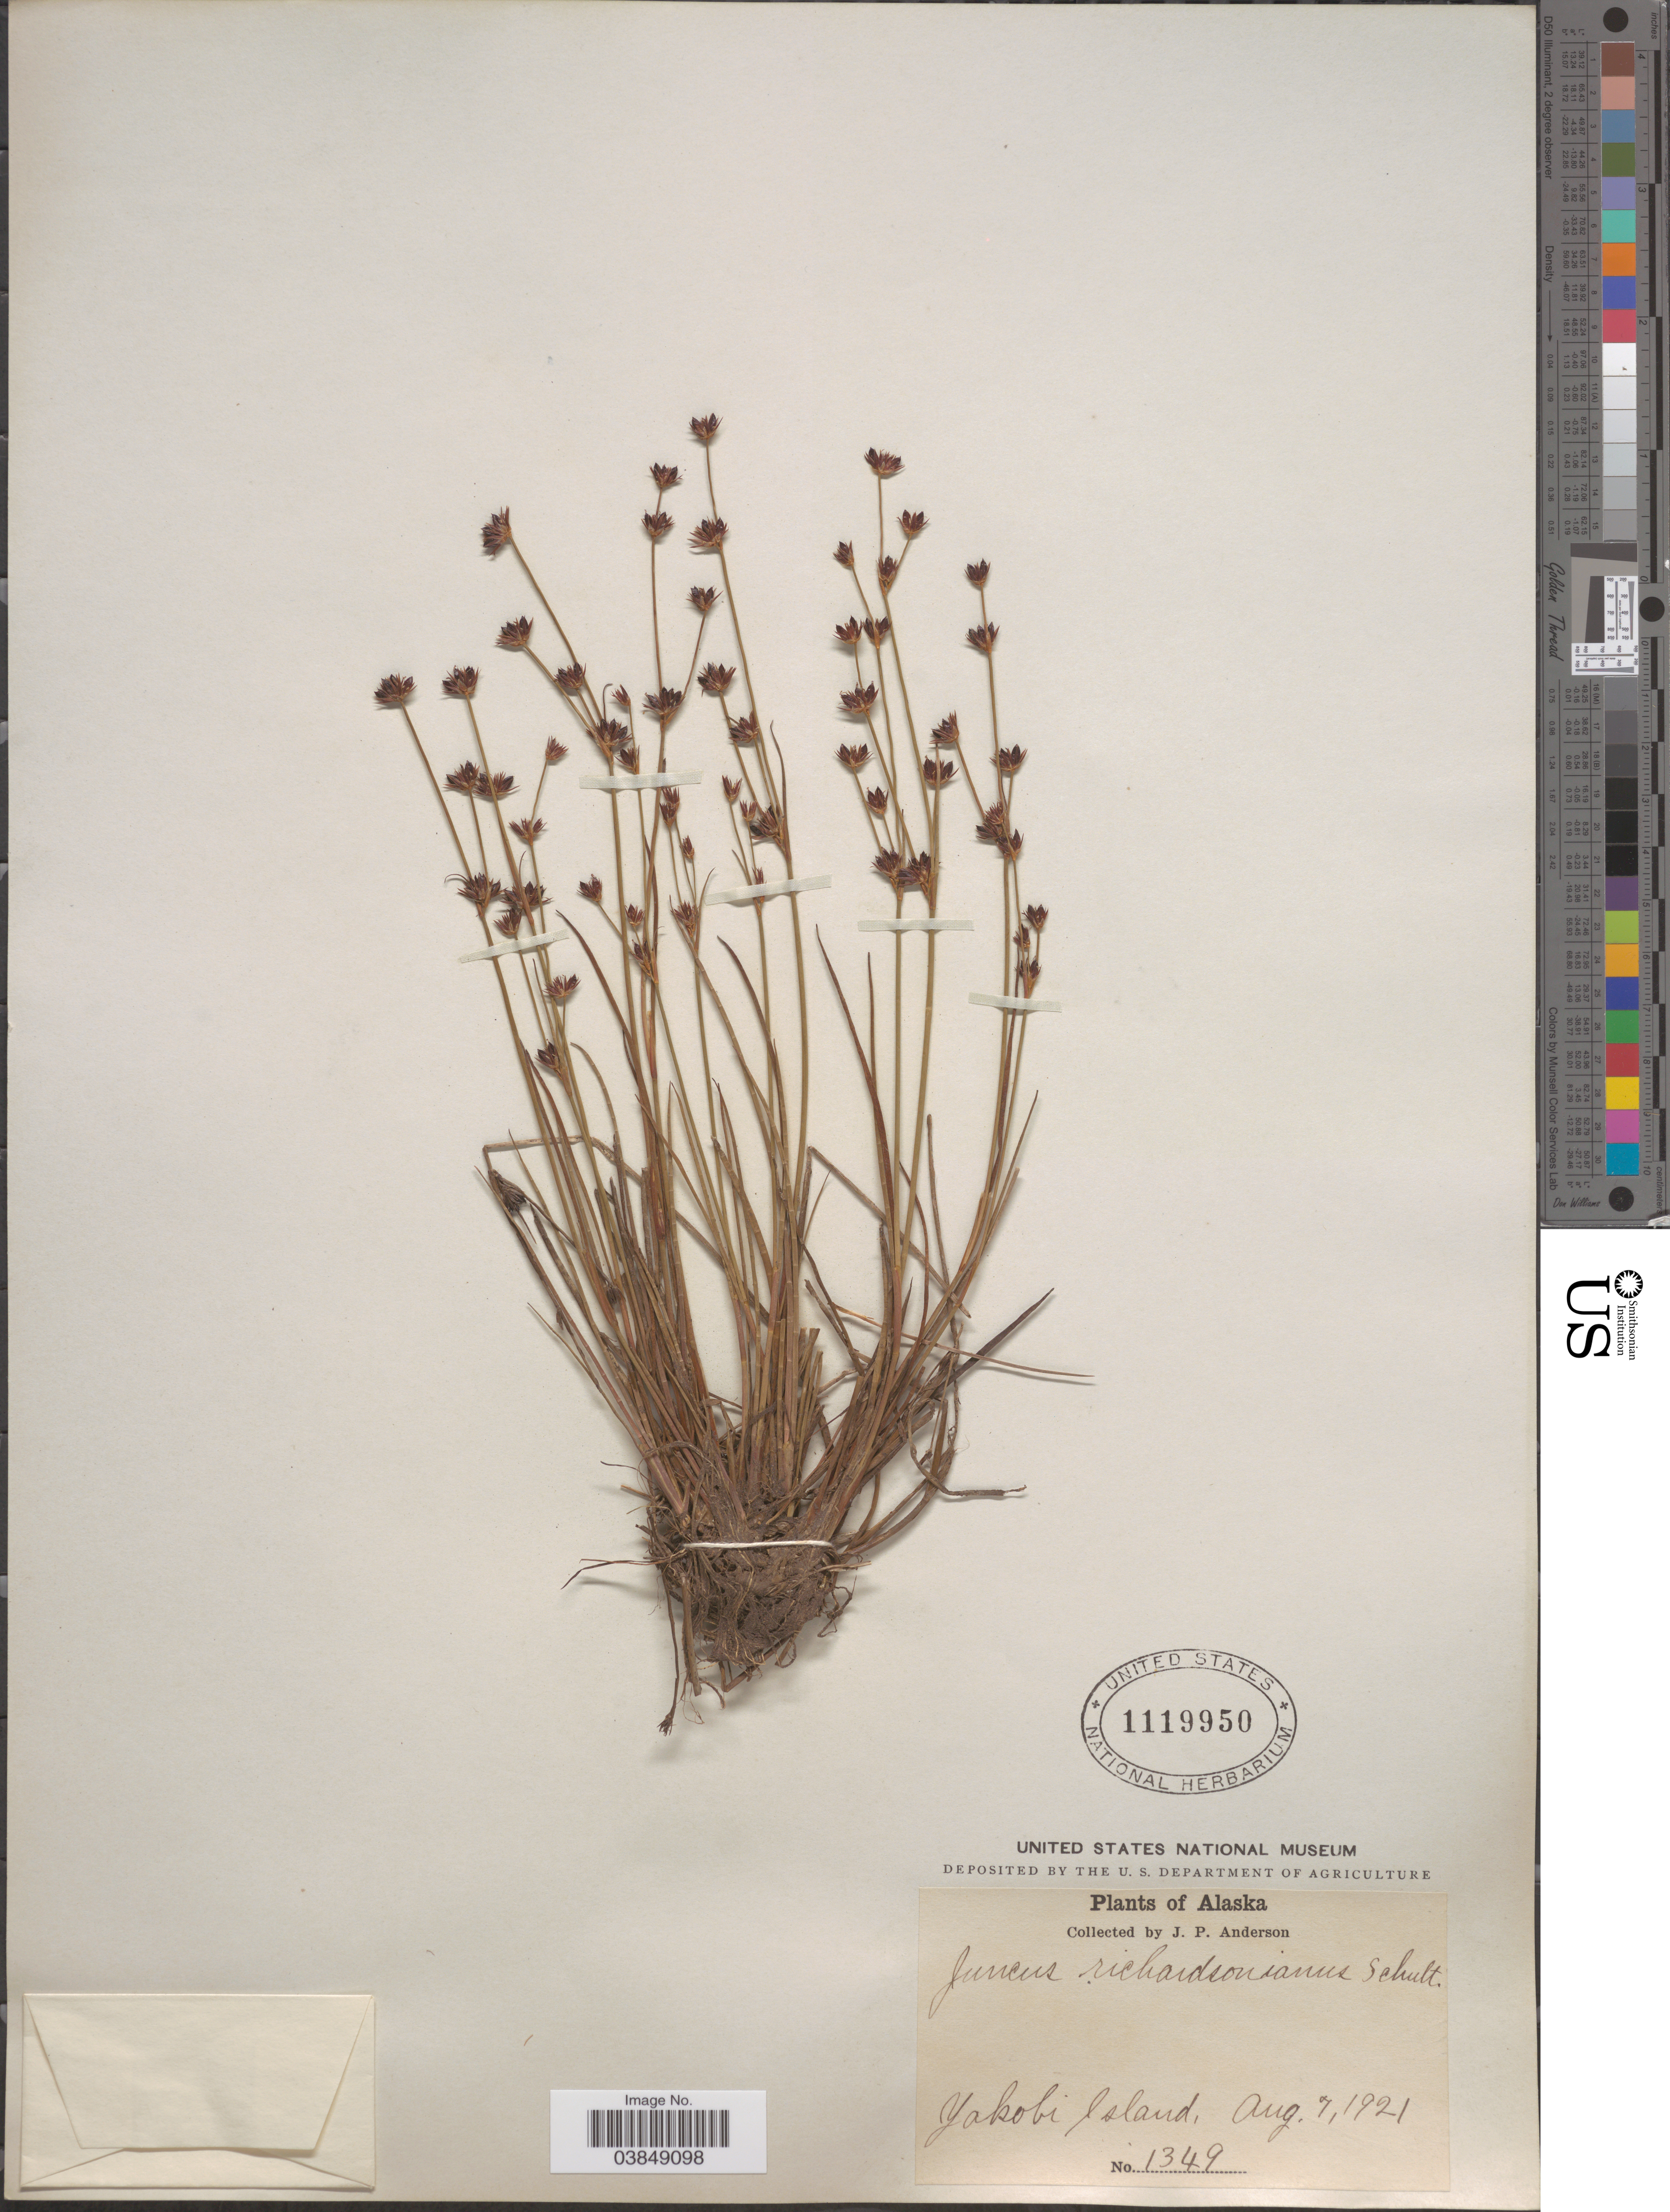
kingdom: Plantae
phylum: Tracheophyta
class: Liliopsida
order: Poales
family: Juncaceae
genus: Juncus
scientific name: Juncus alpinus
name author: Vill.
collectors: J. P. Anderson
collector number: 1349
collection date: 1921-08-07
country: United States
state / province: Alaska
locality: Yakobi Island.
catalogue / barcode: US 1119950